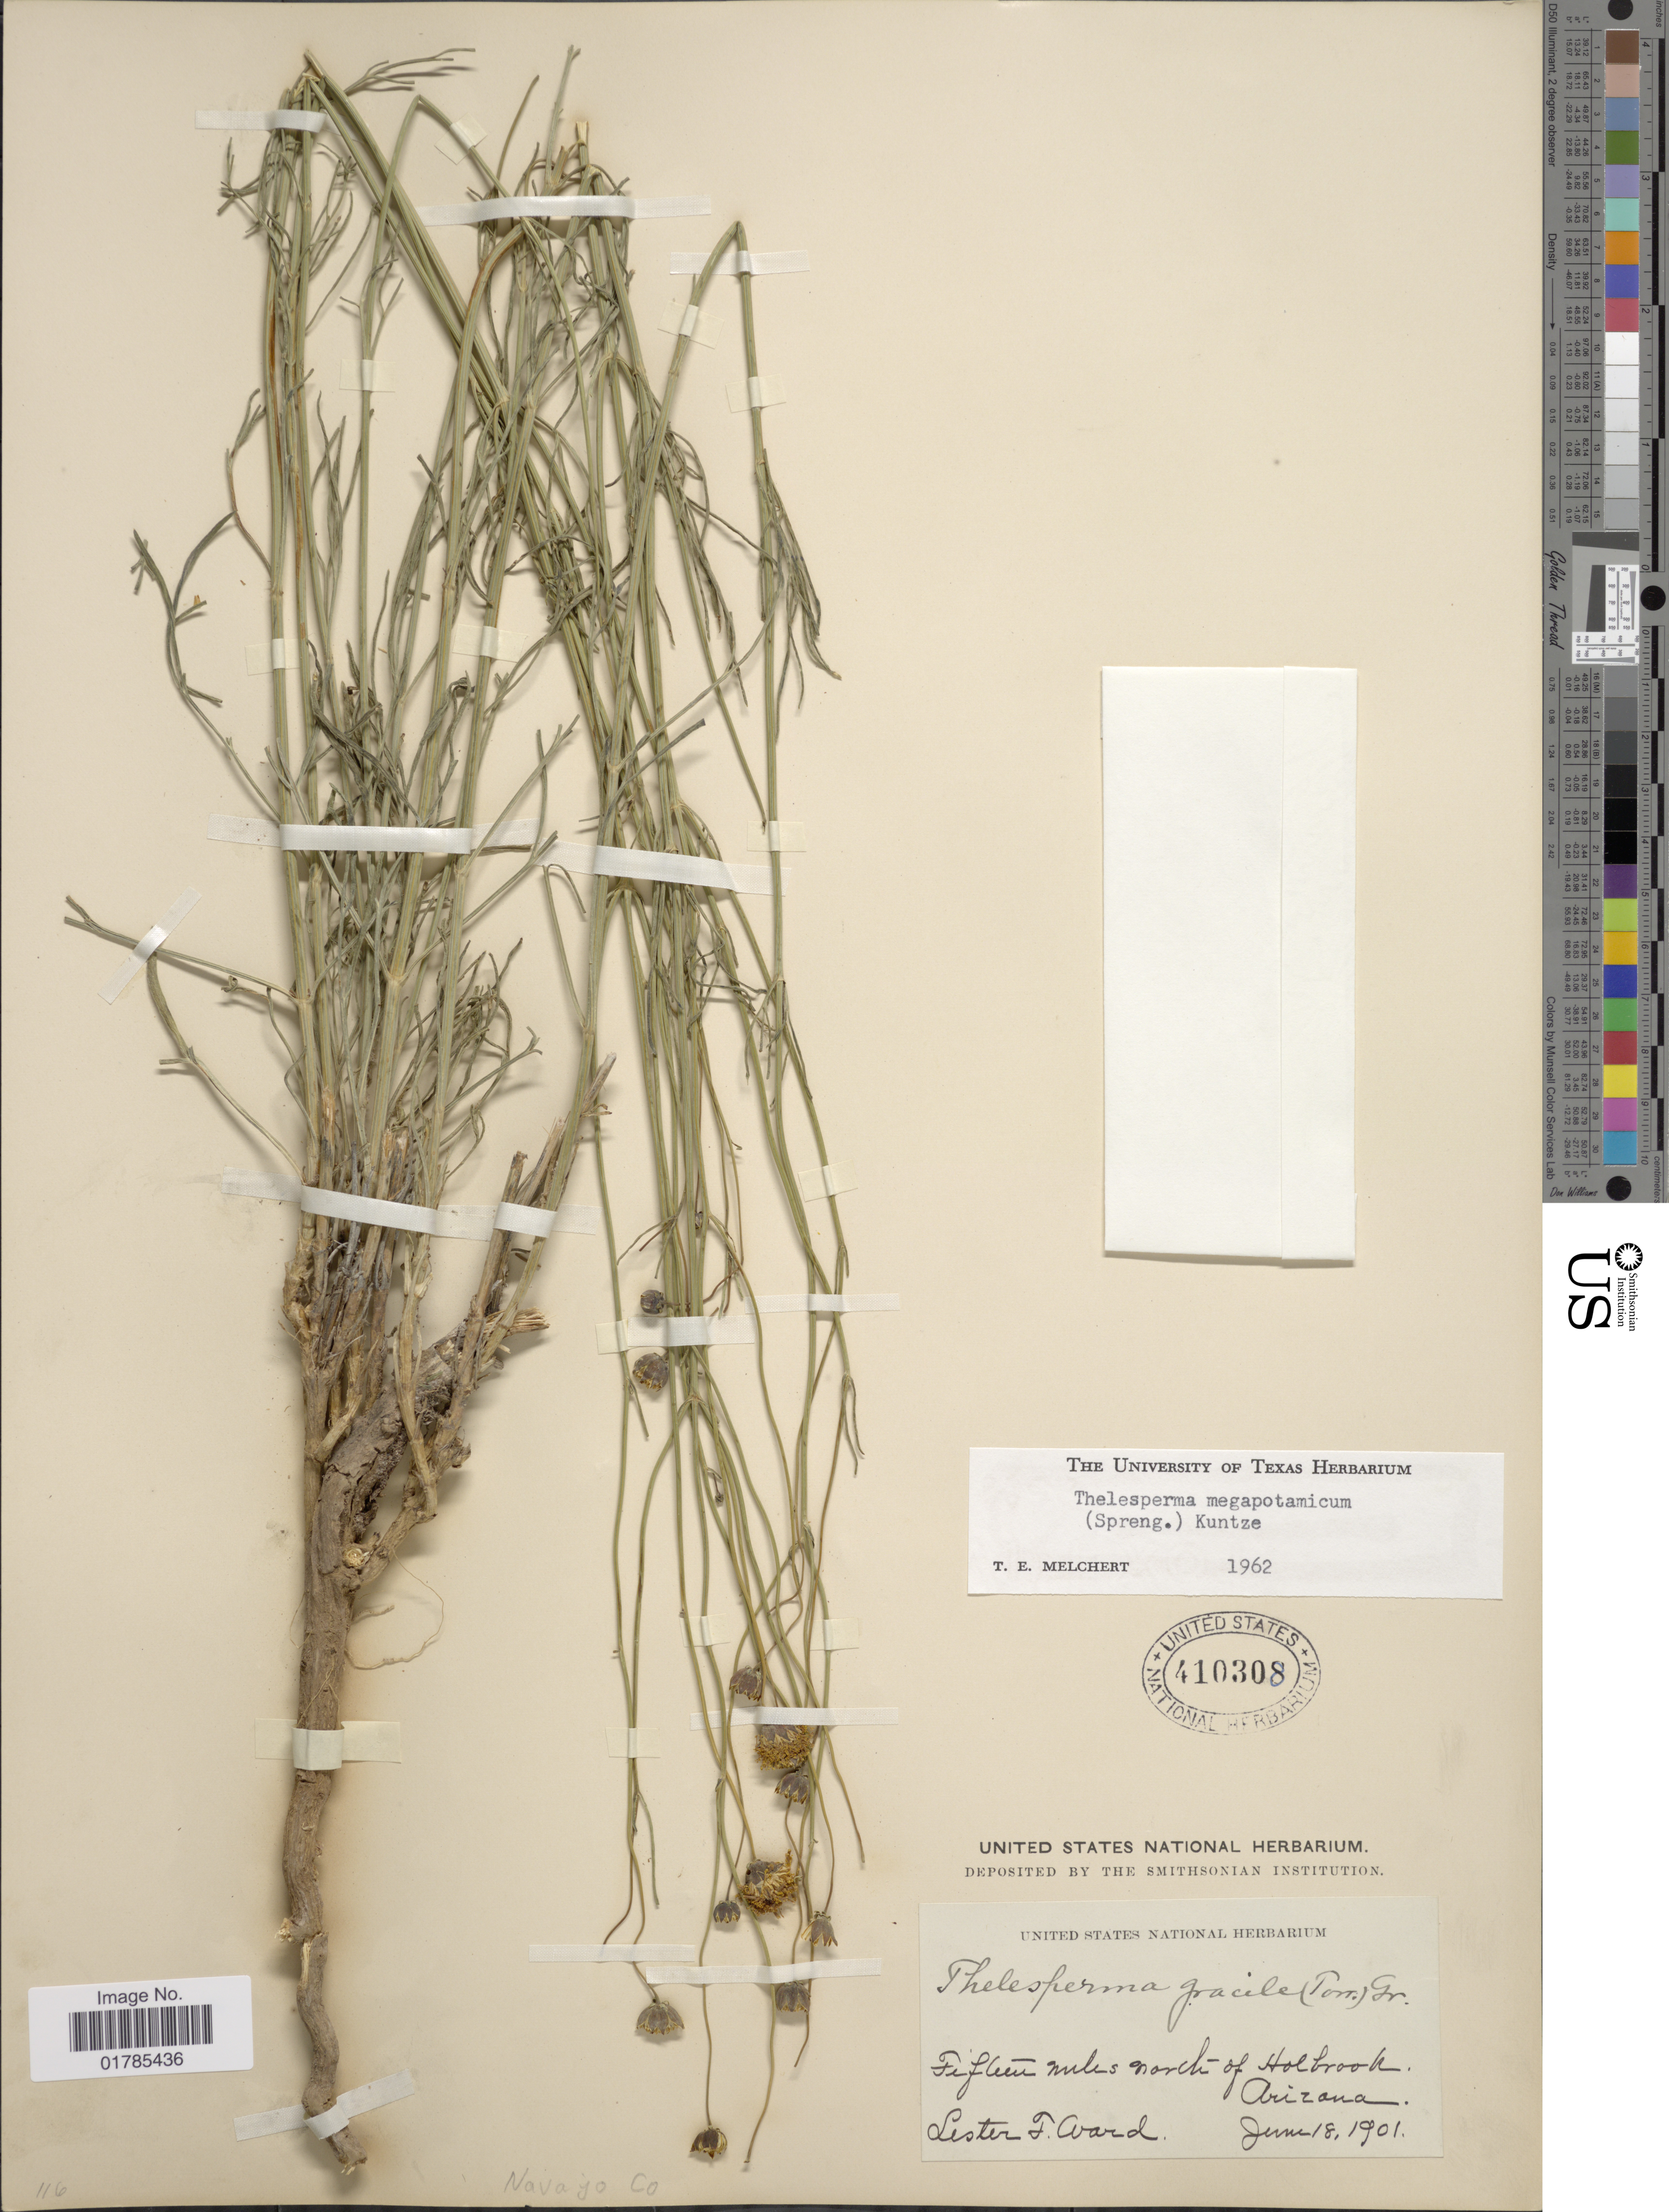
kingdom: Plantae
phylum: Tracheophyta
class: Magnoliopsida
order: Asterales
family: Asteraceae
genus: Thelesperma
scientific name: Thelesperma megapotamicum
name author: (Spreng.) Herter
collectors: L. F. Ward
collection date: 1901-06-18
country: United States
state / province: Arizona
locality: Fifteen miles north of Holbrook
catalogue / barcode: US 410308